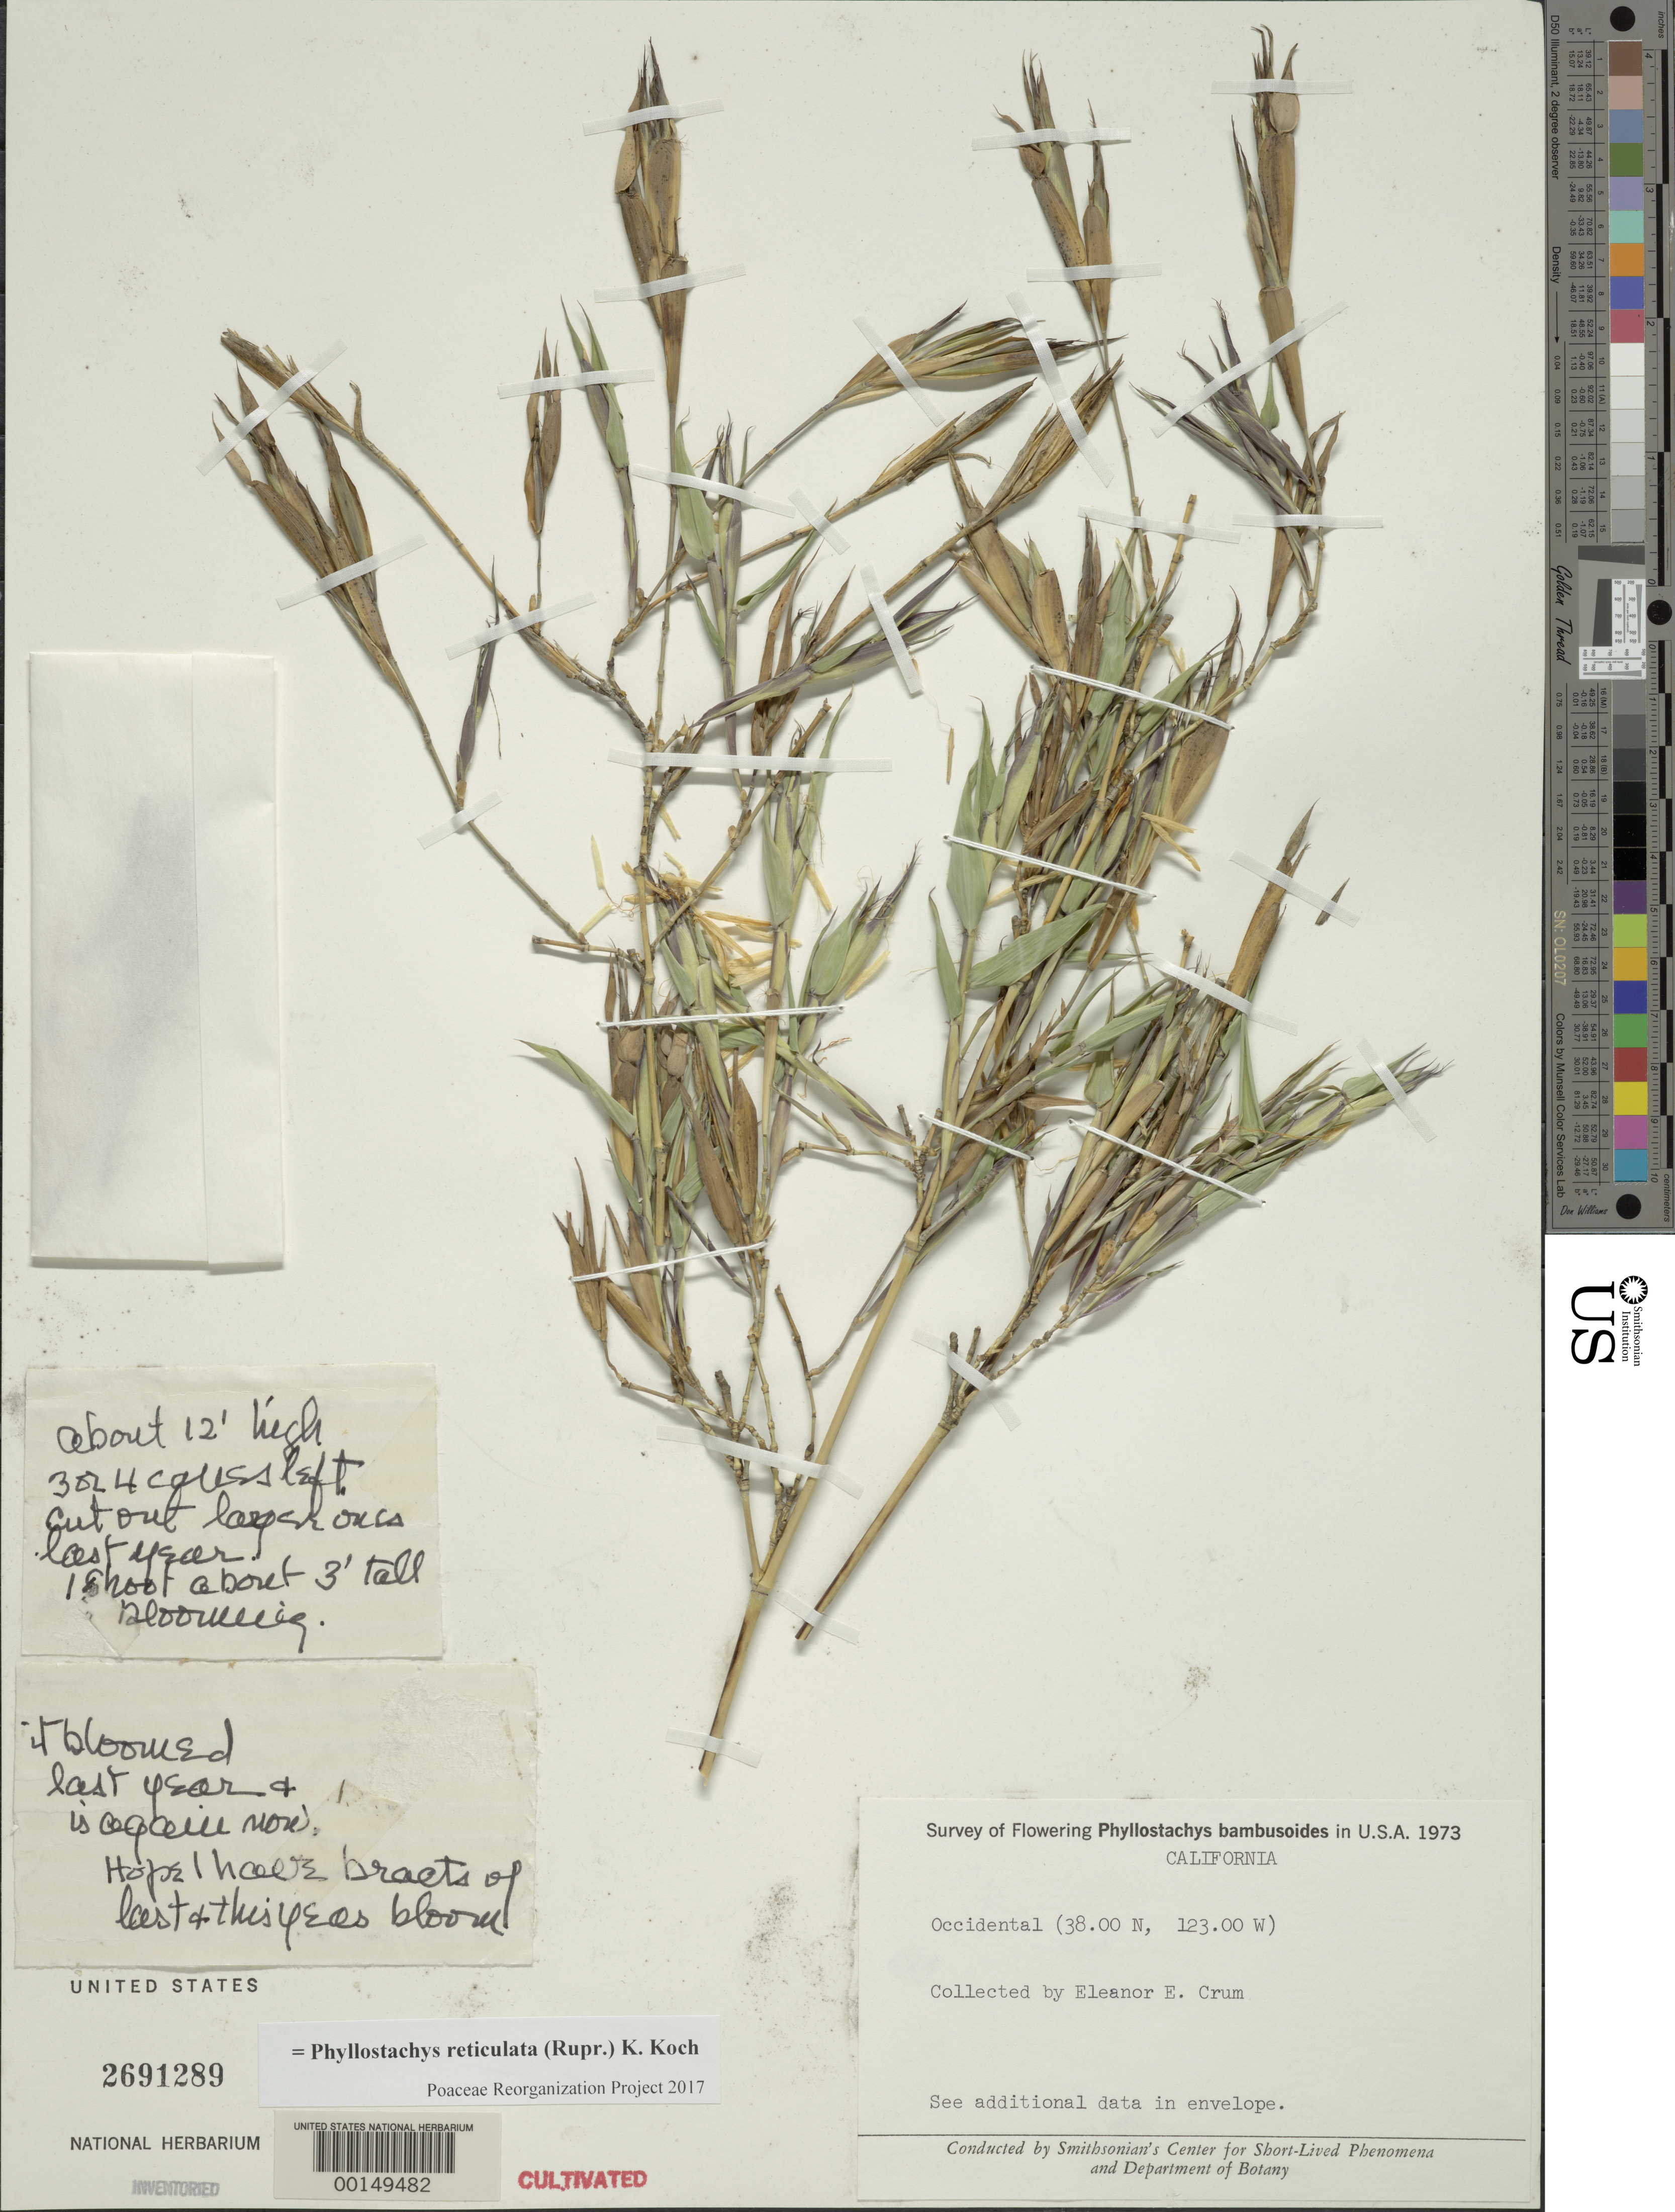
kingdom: Plantae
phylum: Tracheophyta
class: Liliopsida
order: Poales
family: Poaceae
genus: Phyllostachys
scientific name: Phyllostachys reticulata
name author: (Rupr.) K. Koch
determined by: Poaceae Reorganization Project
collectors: E. E. Crum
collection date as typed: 1973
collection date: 1973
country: United States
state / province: California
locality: Occidental, lat. 38.00n: long. 123.00w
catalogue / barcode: US 2691289